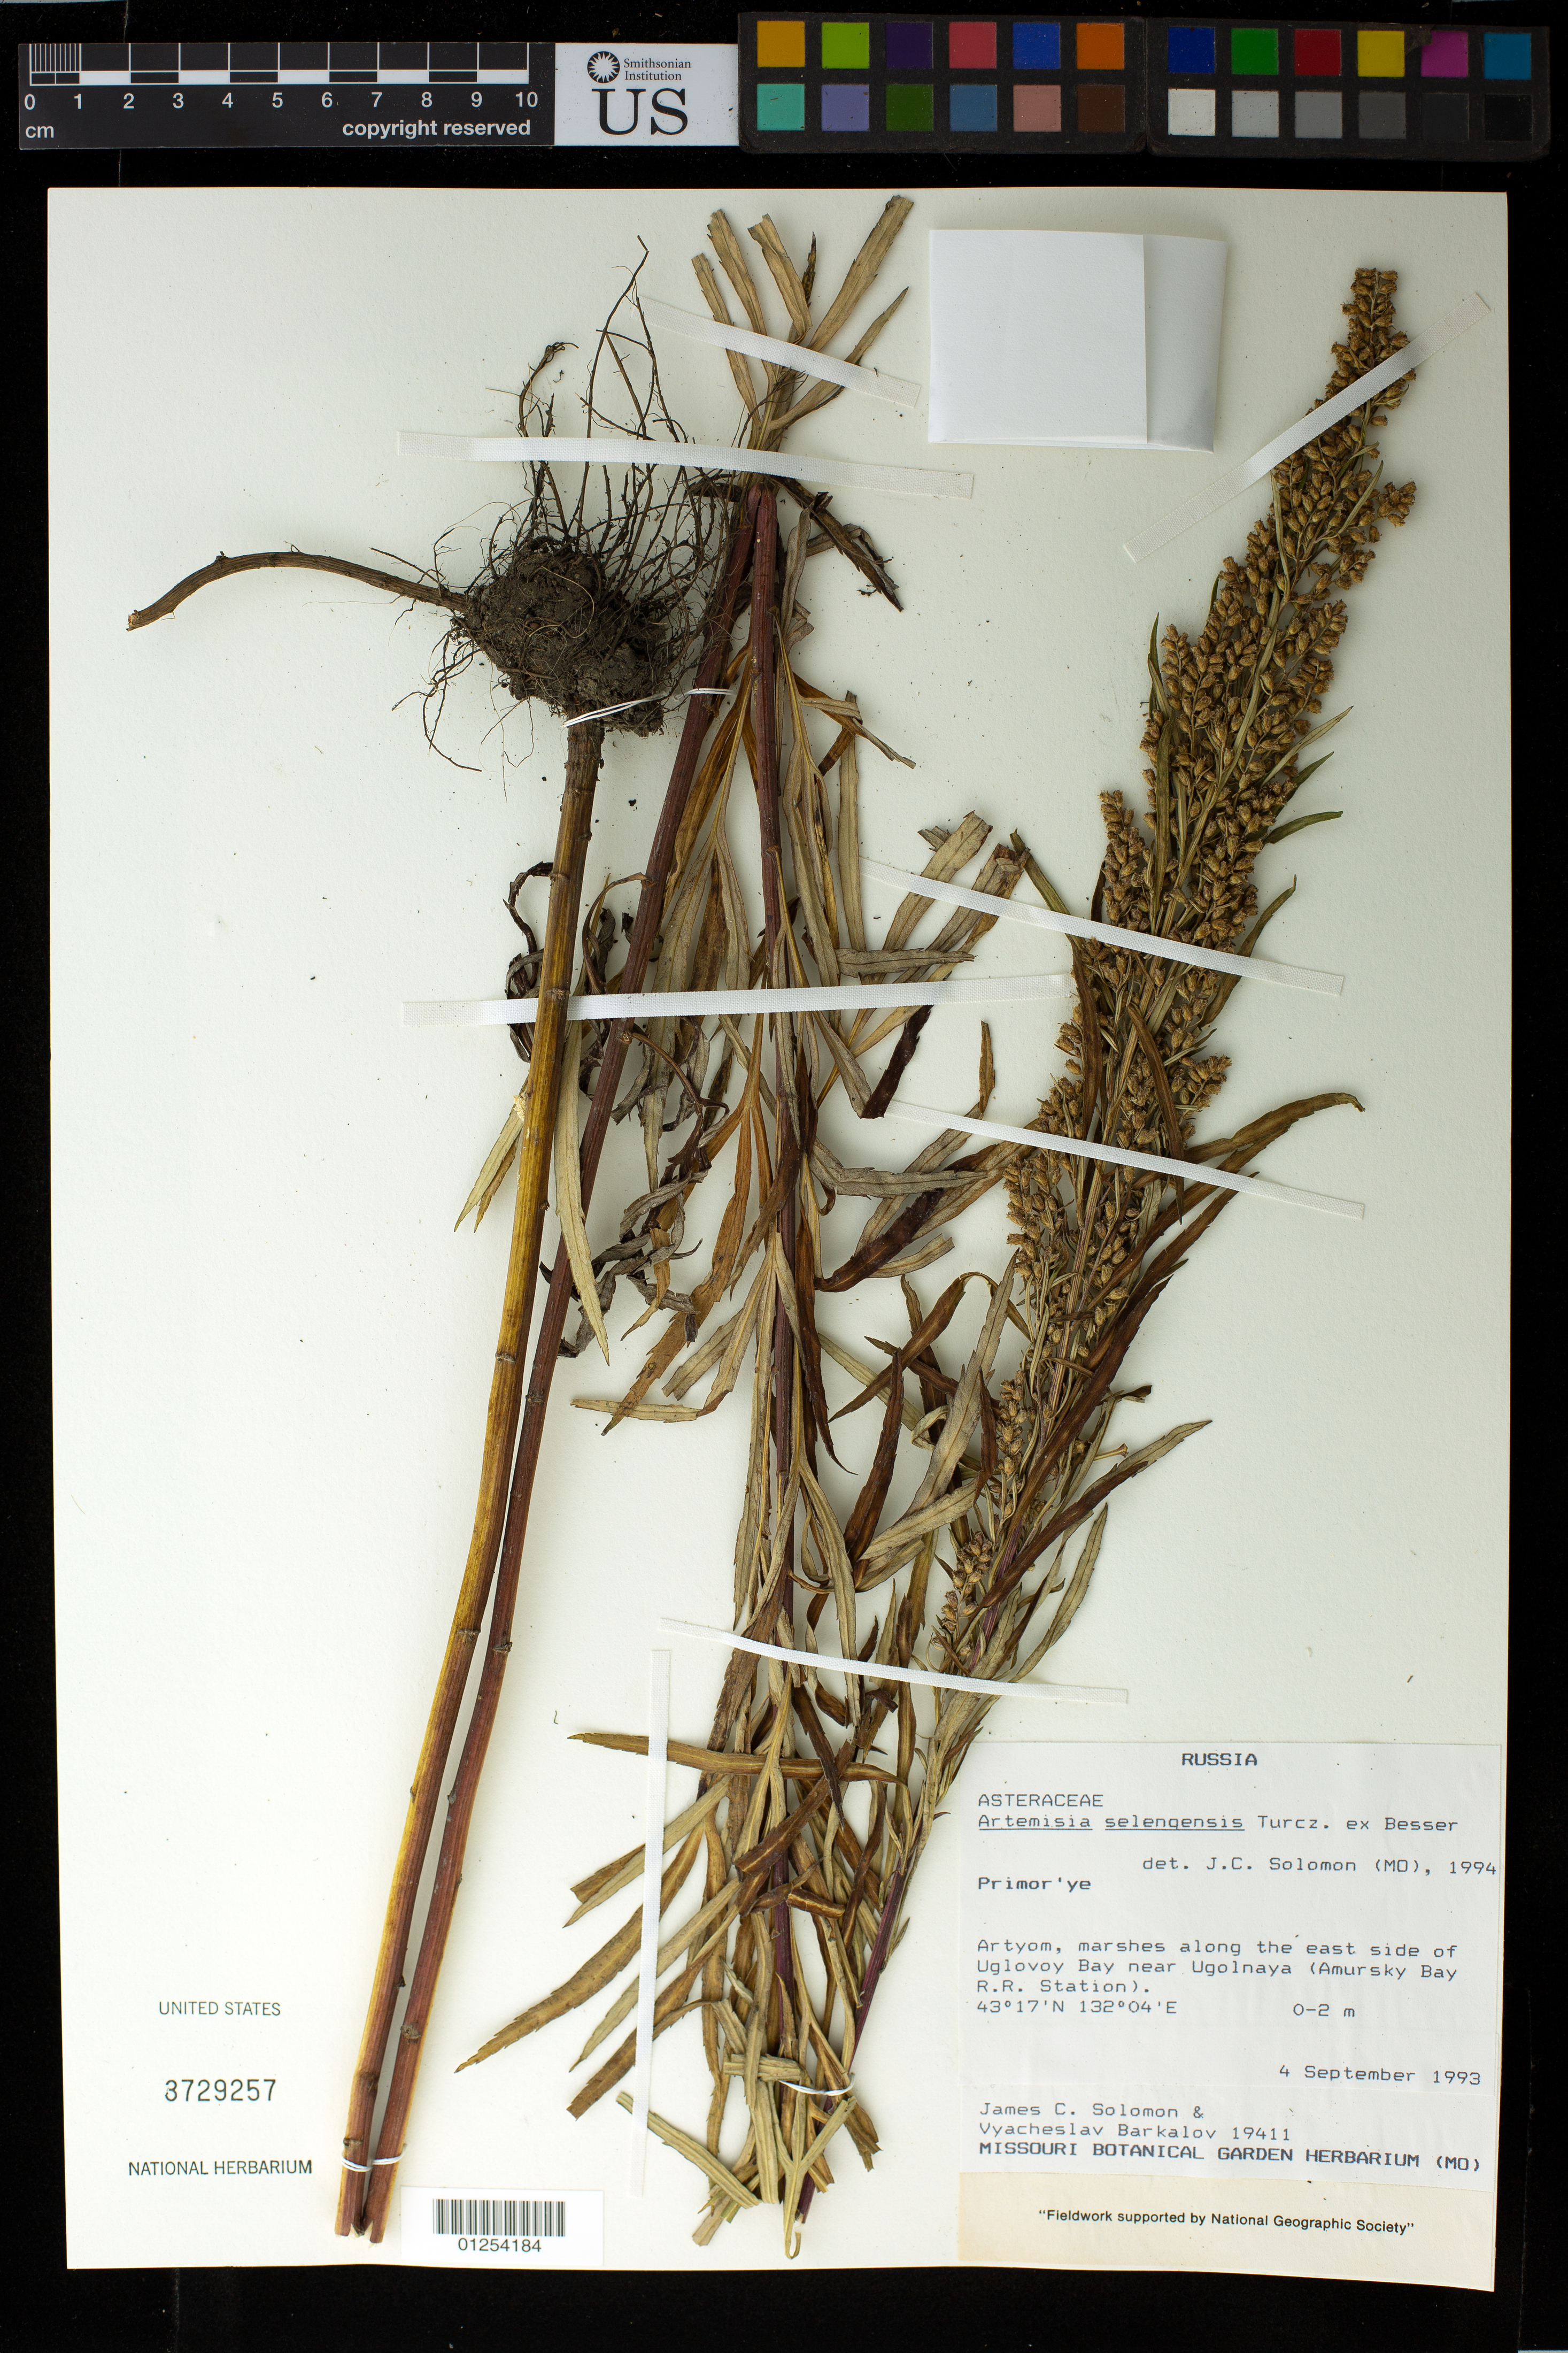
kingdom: Plantae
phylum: Tracheophyta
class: Magnoliopsida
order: Asterales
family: Asteraceae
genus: Artemisia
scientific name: Artemisia selengensis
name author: Turcz. ex Besser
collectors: J. C. Solomon & V. Barkalov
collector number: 19411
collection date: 1993-09-04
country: Russian Federation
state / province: Primorsky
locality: Artyom, marshes along the east side of Uglovoy Bay near Ugolnaya (Amursky Bay RR Station).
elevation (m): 0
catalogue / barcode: US 3729257